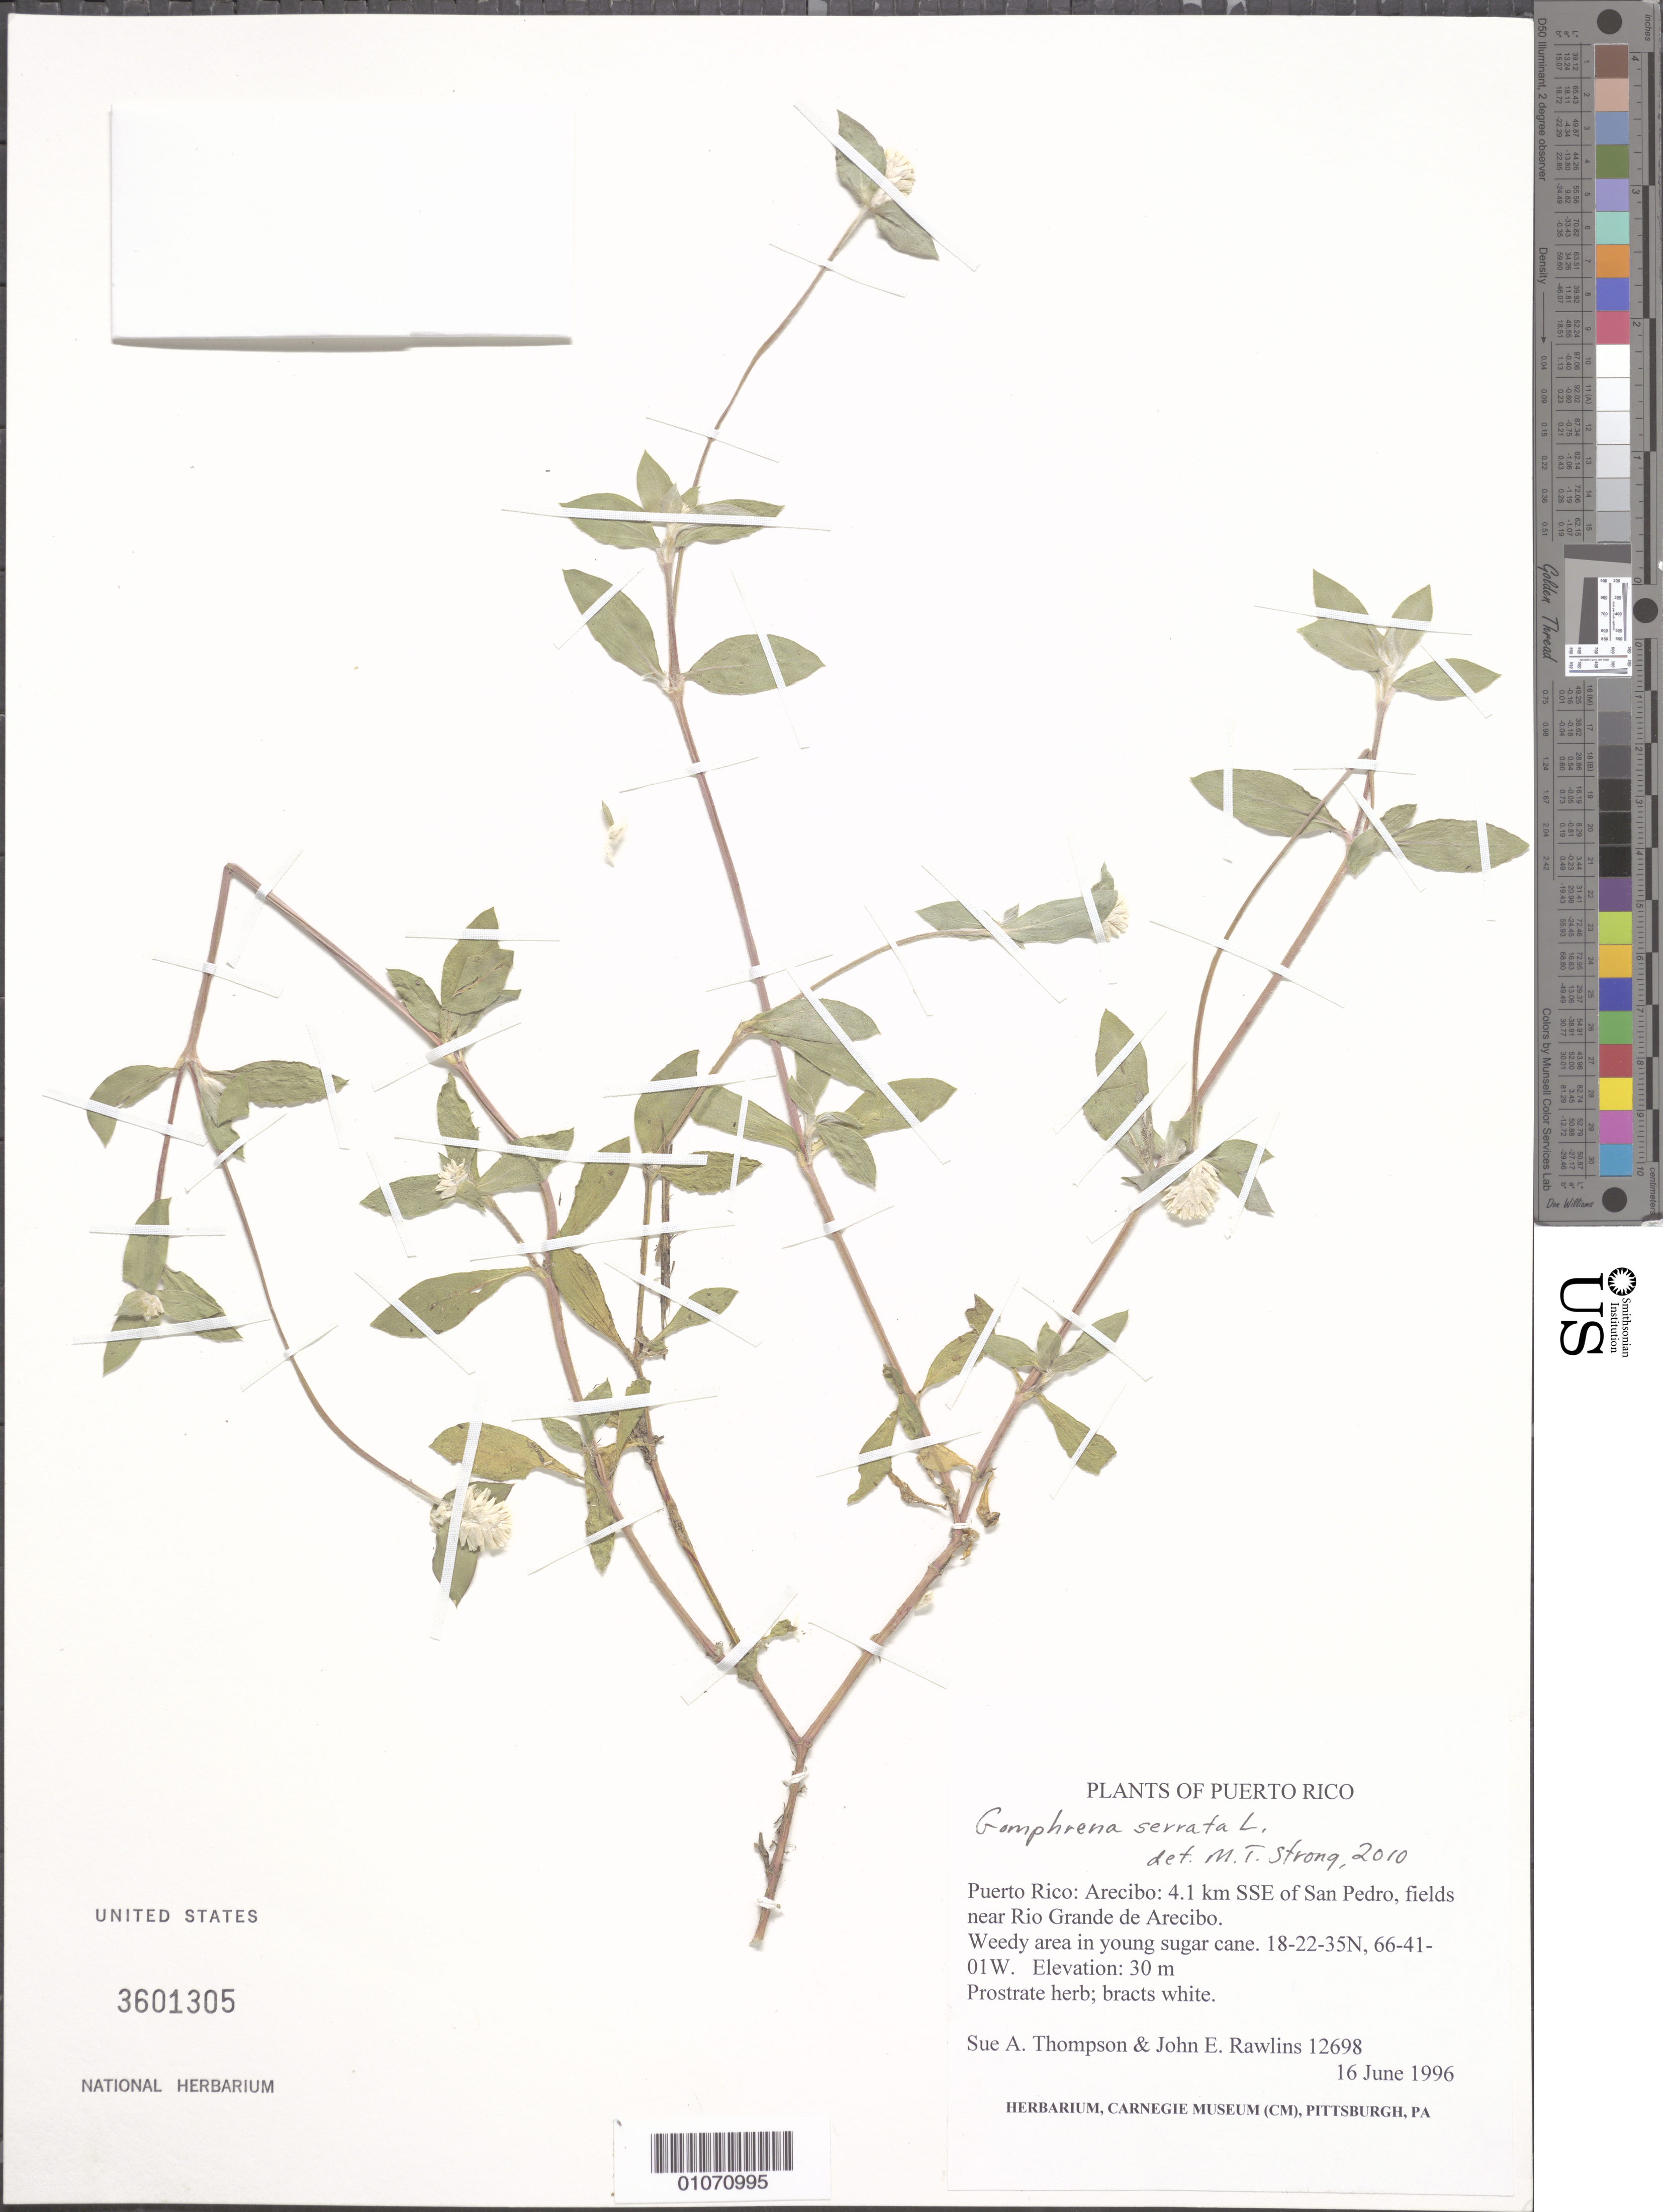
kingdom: Plantae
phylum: Tracheophyta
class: Magnoliopsida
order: Caryophyllales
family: Amaranthaceae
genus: Gomphrena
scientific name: Gomphrena serrata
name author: L.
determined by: Strong, M. T., (US), Smithsonian Institution - National Museum of Natural History (UNITED STATES)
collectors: S. A. Thompson & J. Rawlins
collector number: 12698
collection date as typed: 16 Jun 1996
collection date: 1996-06-16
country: Puerto Rico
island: Puerto Rico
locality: Arecibo; 4.1 km SSE of San Pedro, fields near Rio Grande de Arecibo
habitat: Weedy area in young sugar cane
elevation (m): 30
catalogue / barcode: US 3601305